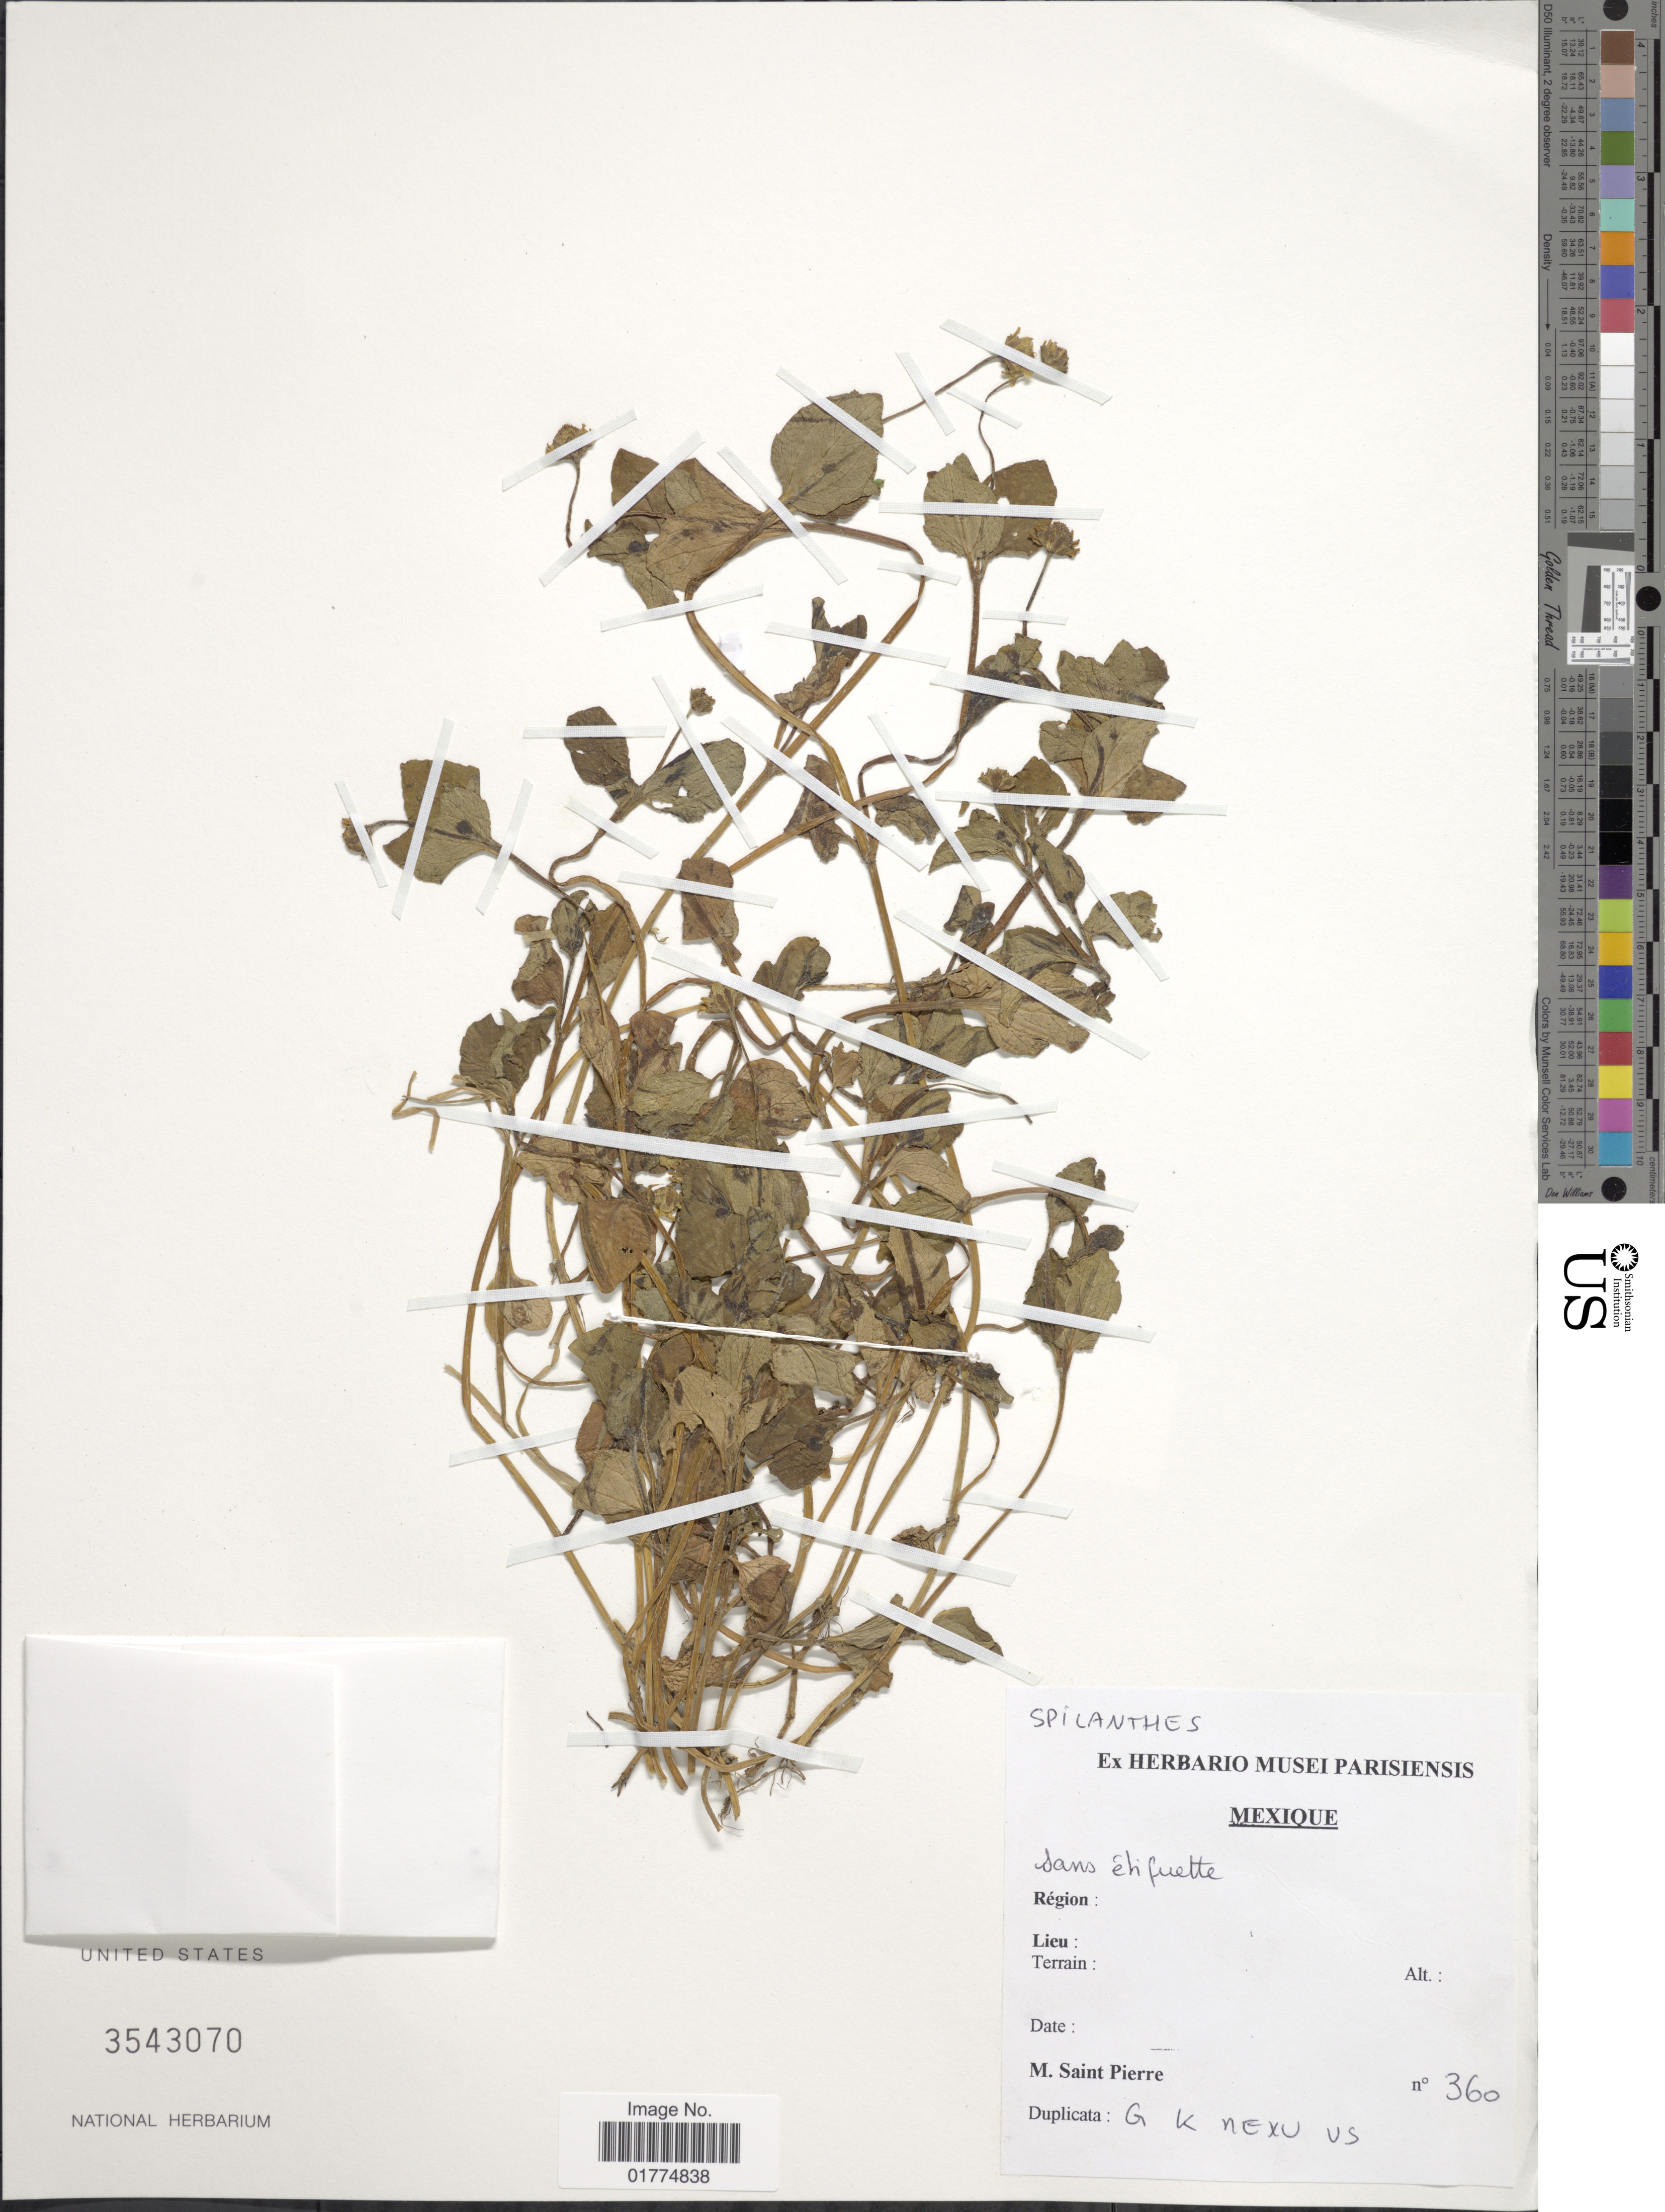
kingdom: Plantae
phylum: Tracheophyta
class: Magnoliopsida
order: Asterales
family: Asteraceae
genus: Acmella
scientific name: Acmella radicans var. radicans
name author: (Jacq.) R.K. Jansen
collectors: M. Saint-Pierre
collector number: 360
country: Mexico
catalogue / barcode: US 3543070